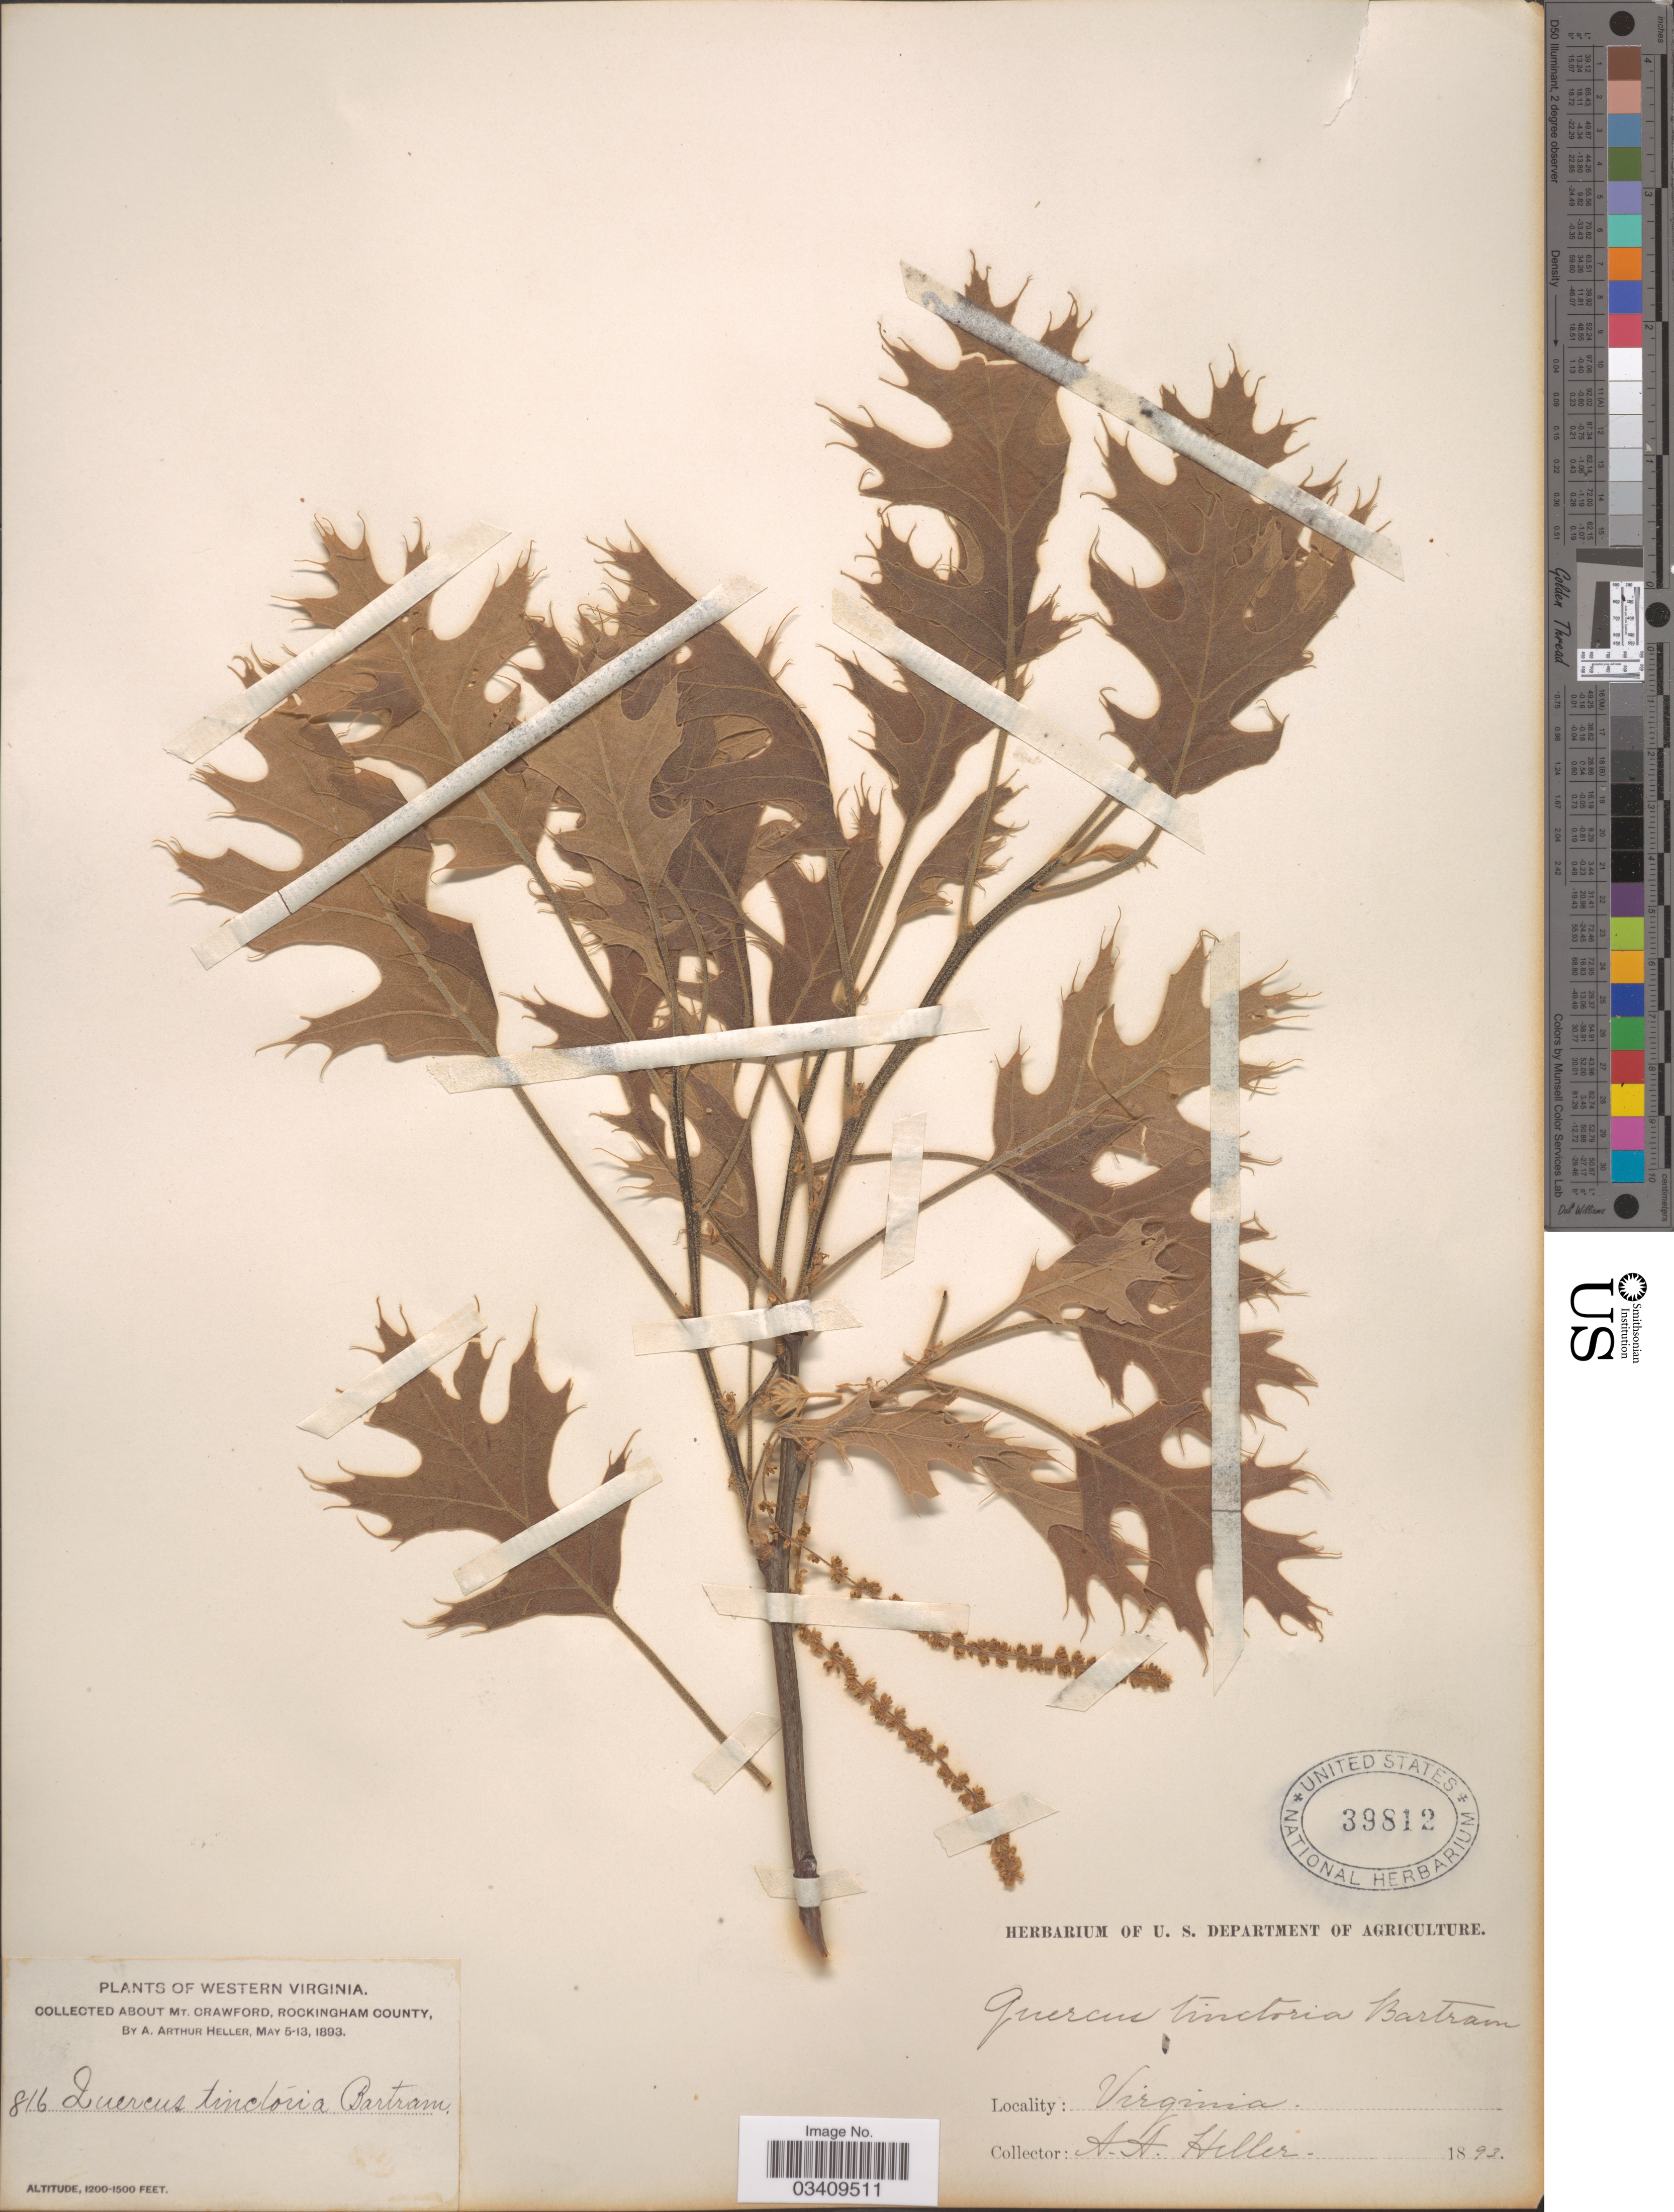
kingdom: Plantae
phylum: Tracheophyta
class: Magnoliopsida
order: Fagales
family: Fagaceae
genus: Quercus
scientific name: Quercus velutina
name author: Lam.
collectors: A. A. Heller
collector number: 816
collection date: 1893-05-05/1893-05-13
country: United States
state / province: Virginia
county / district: Rockingham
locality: Western Virginia. About Mt. Crawford, Rockingham County.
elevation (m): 366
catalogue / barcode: US 39812